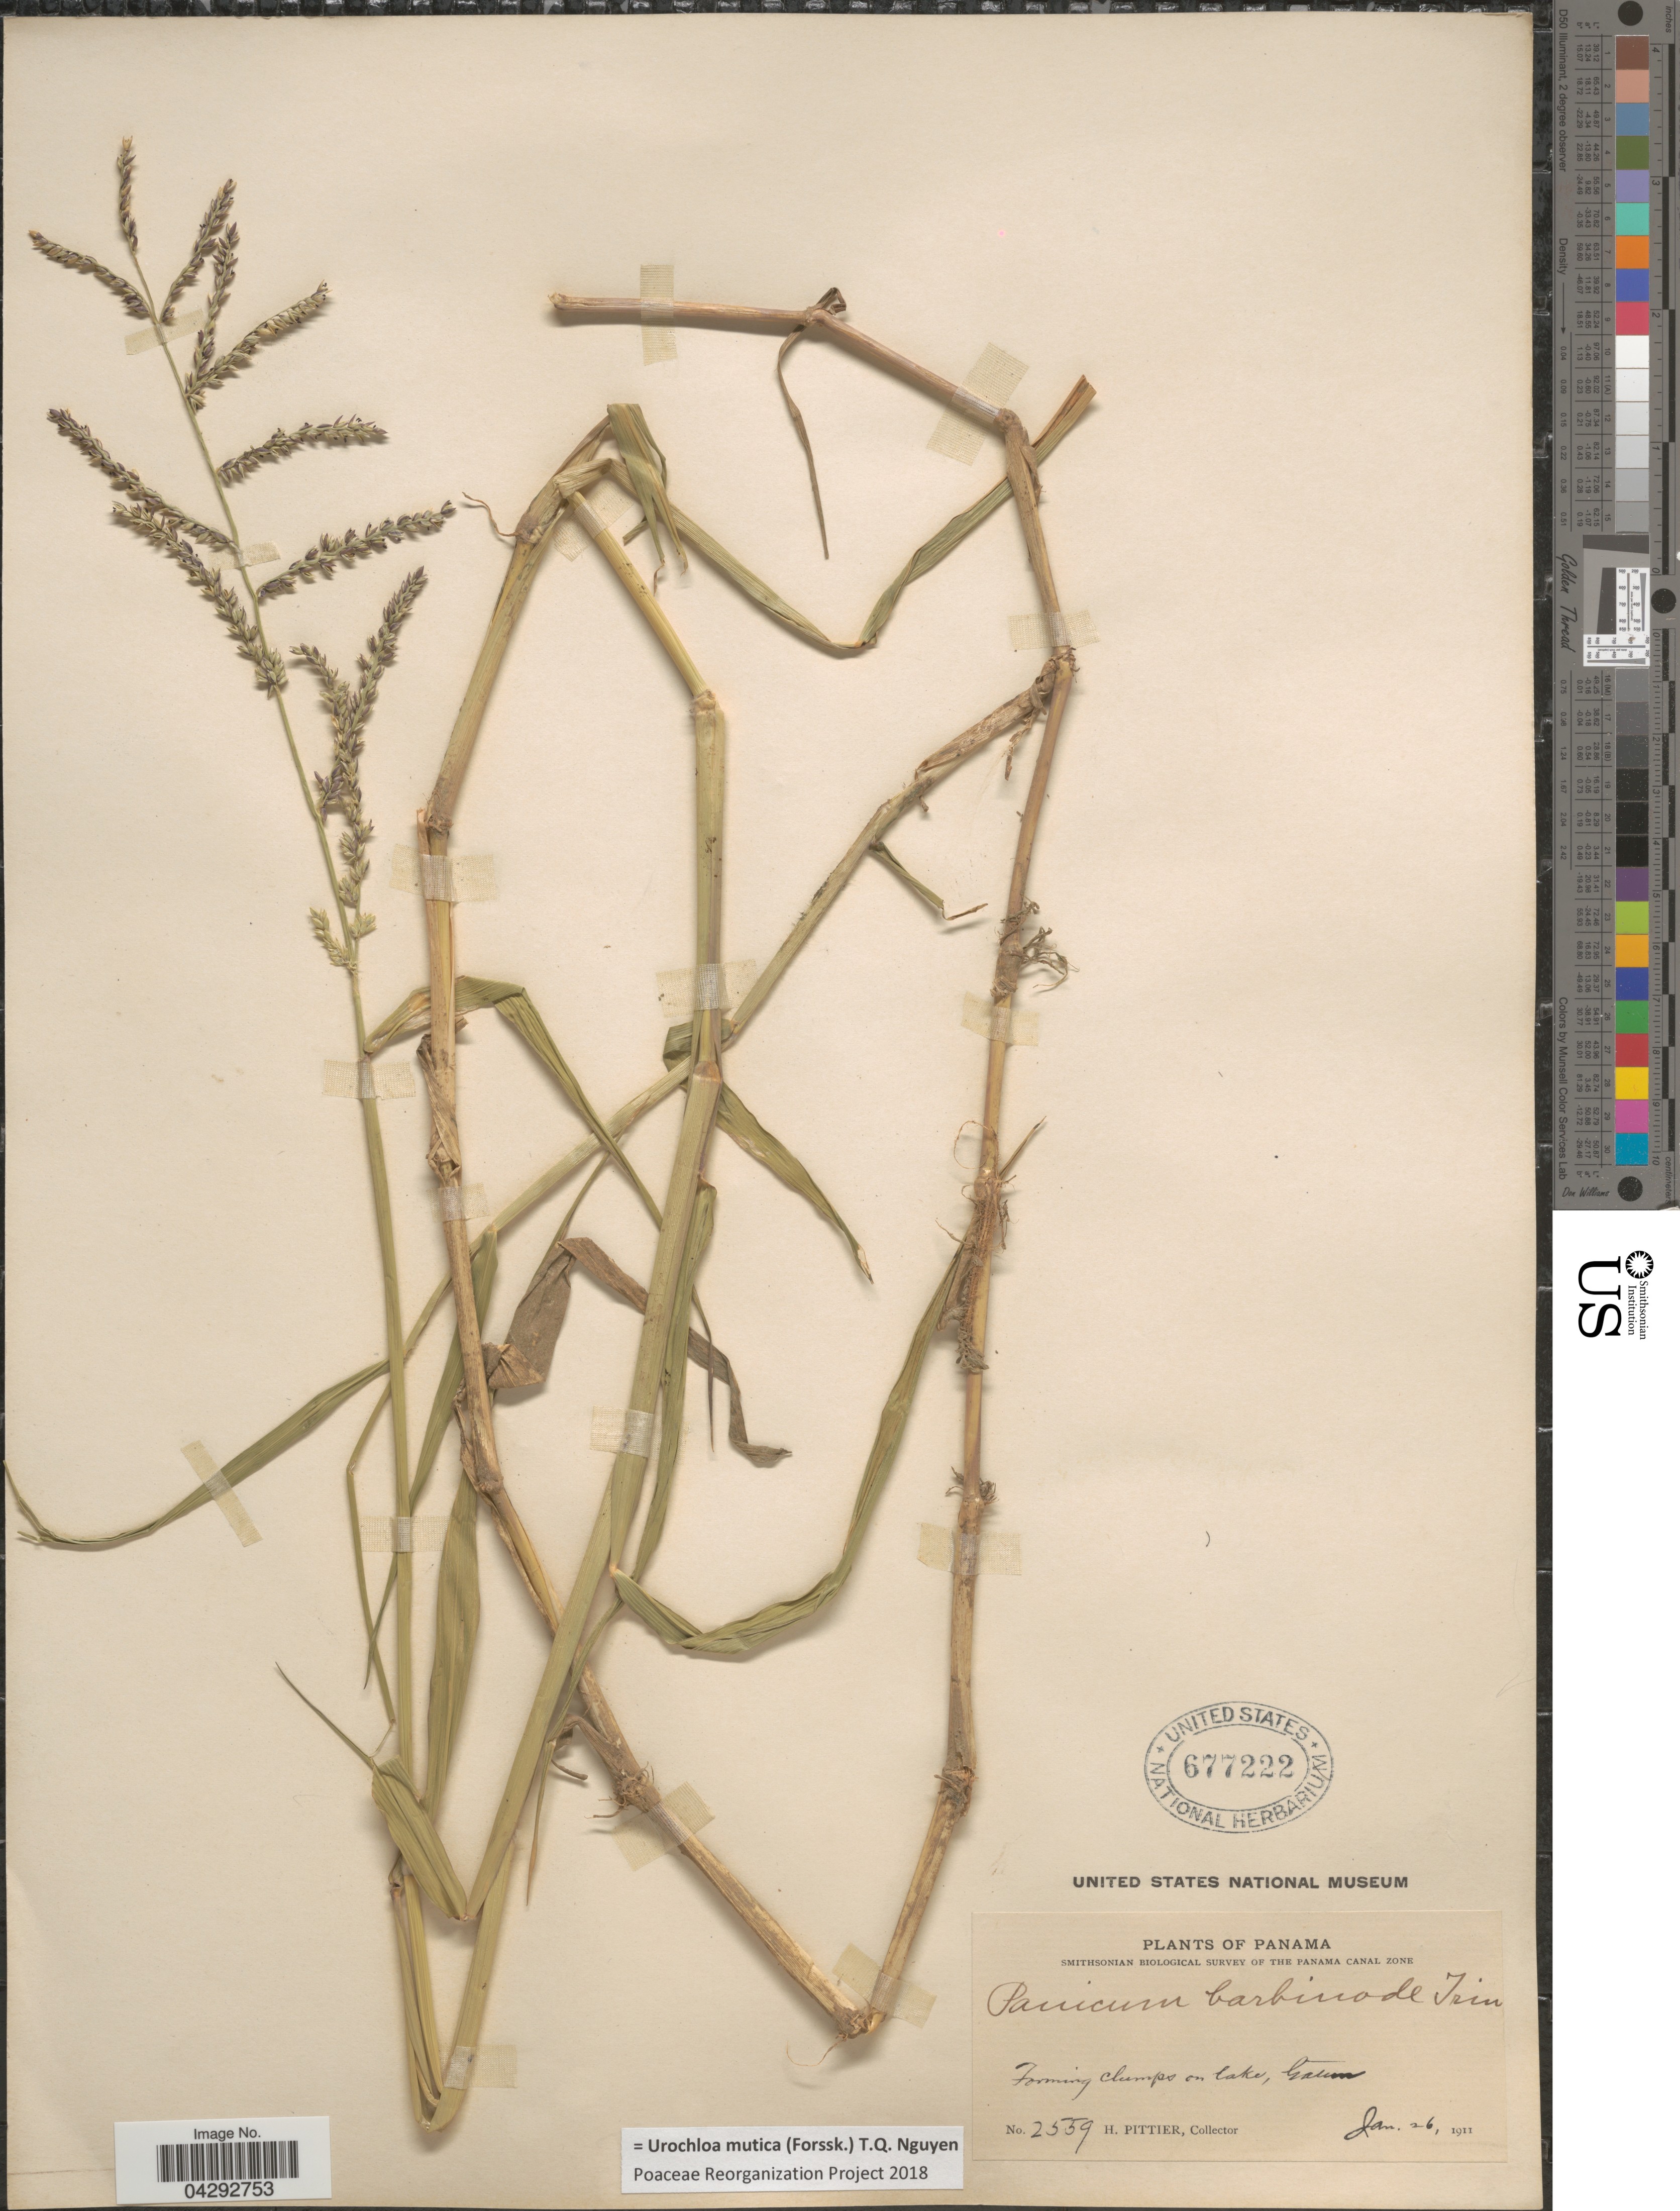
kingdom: Plantae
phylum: Tracheophyta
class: Liliopsida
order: Poales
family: Poaceae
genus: Urochloa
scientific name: Urochloa mutica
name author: (Forssk.) T.Q. Nguyen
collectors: H. F. Pittier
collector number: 2559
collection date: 1911-01-26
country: Panama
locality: Smithsonian Biological Survey. Forming clumps on lake, Gatun.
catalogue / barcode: US 677222